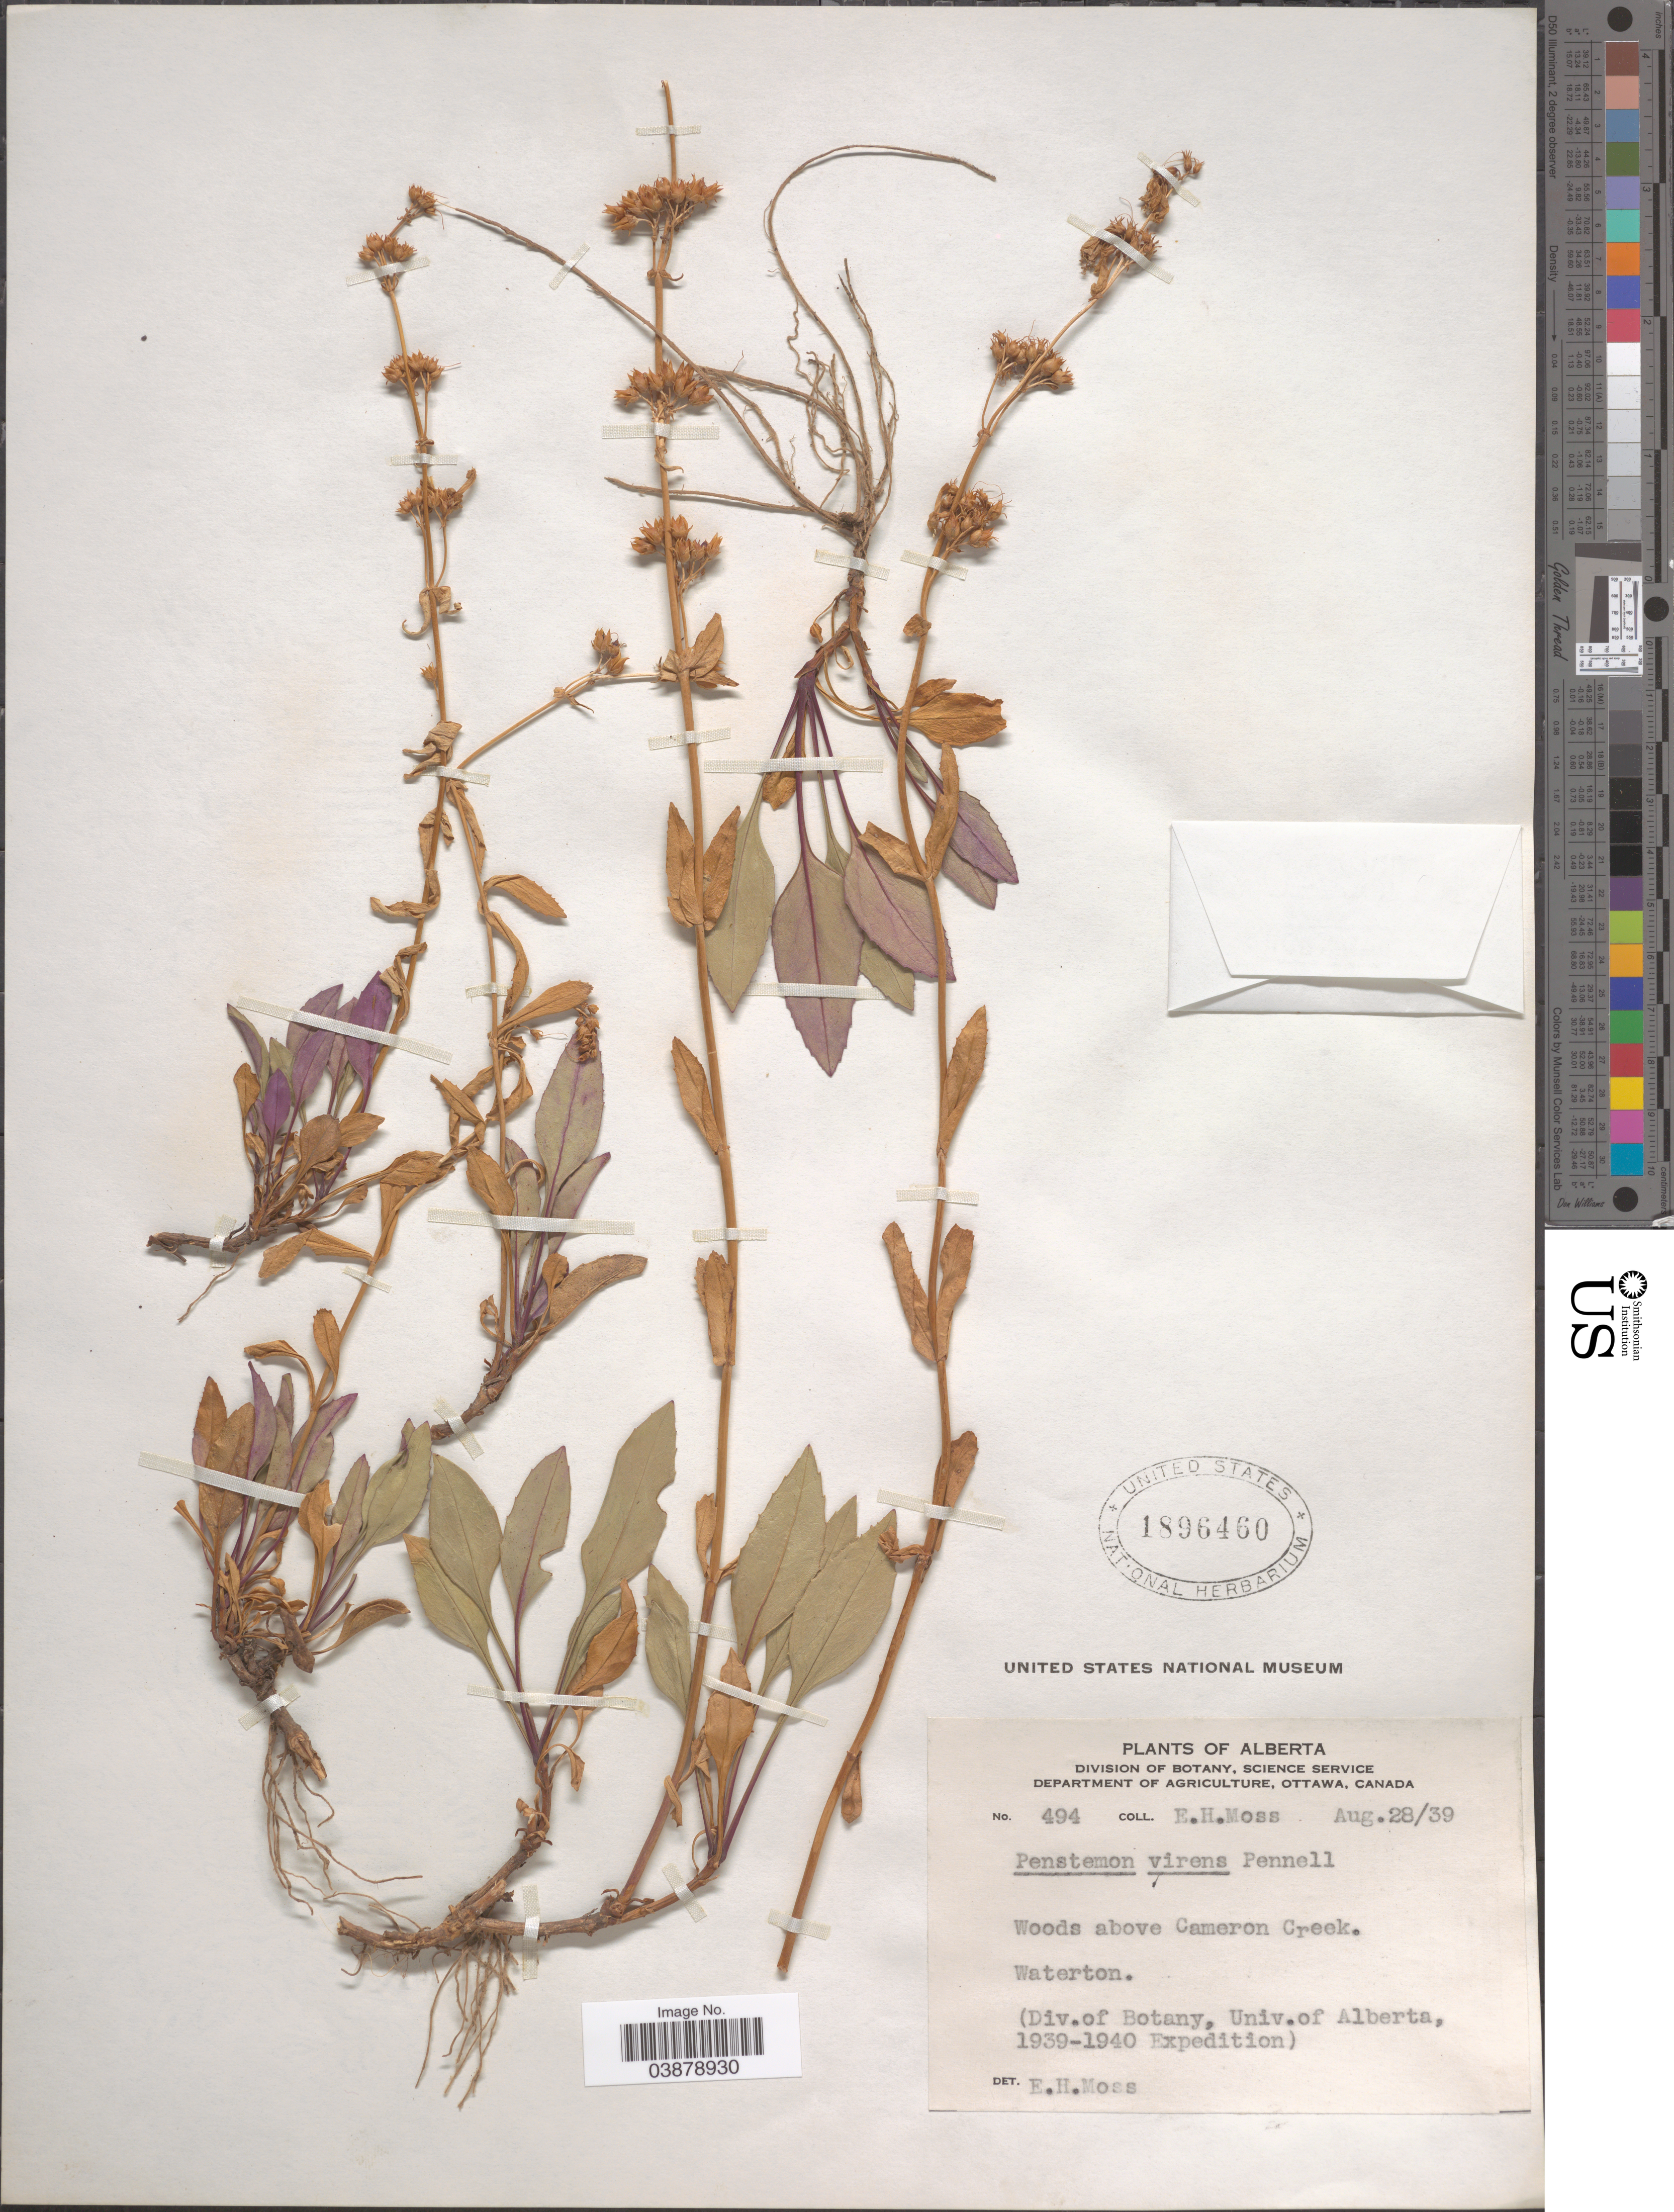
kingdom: Plantae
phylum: Tracheophyta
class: Magnoliopsida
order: Lamiales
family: Plantaginaceae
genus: Penstemon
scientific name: Penstemon virens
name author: Pennell ex Rydb.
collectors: E. Moss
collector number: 494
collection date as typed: Transcribed d/m/y: 28/8/39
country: Canada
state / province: Alberta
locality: Woods above Cameron Creek. Waterton.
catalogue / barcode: US 1896460